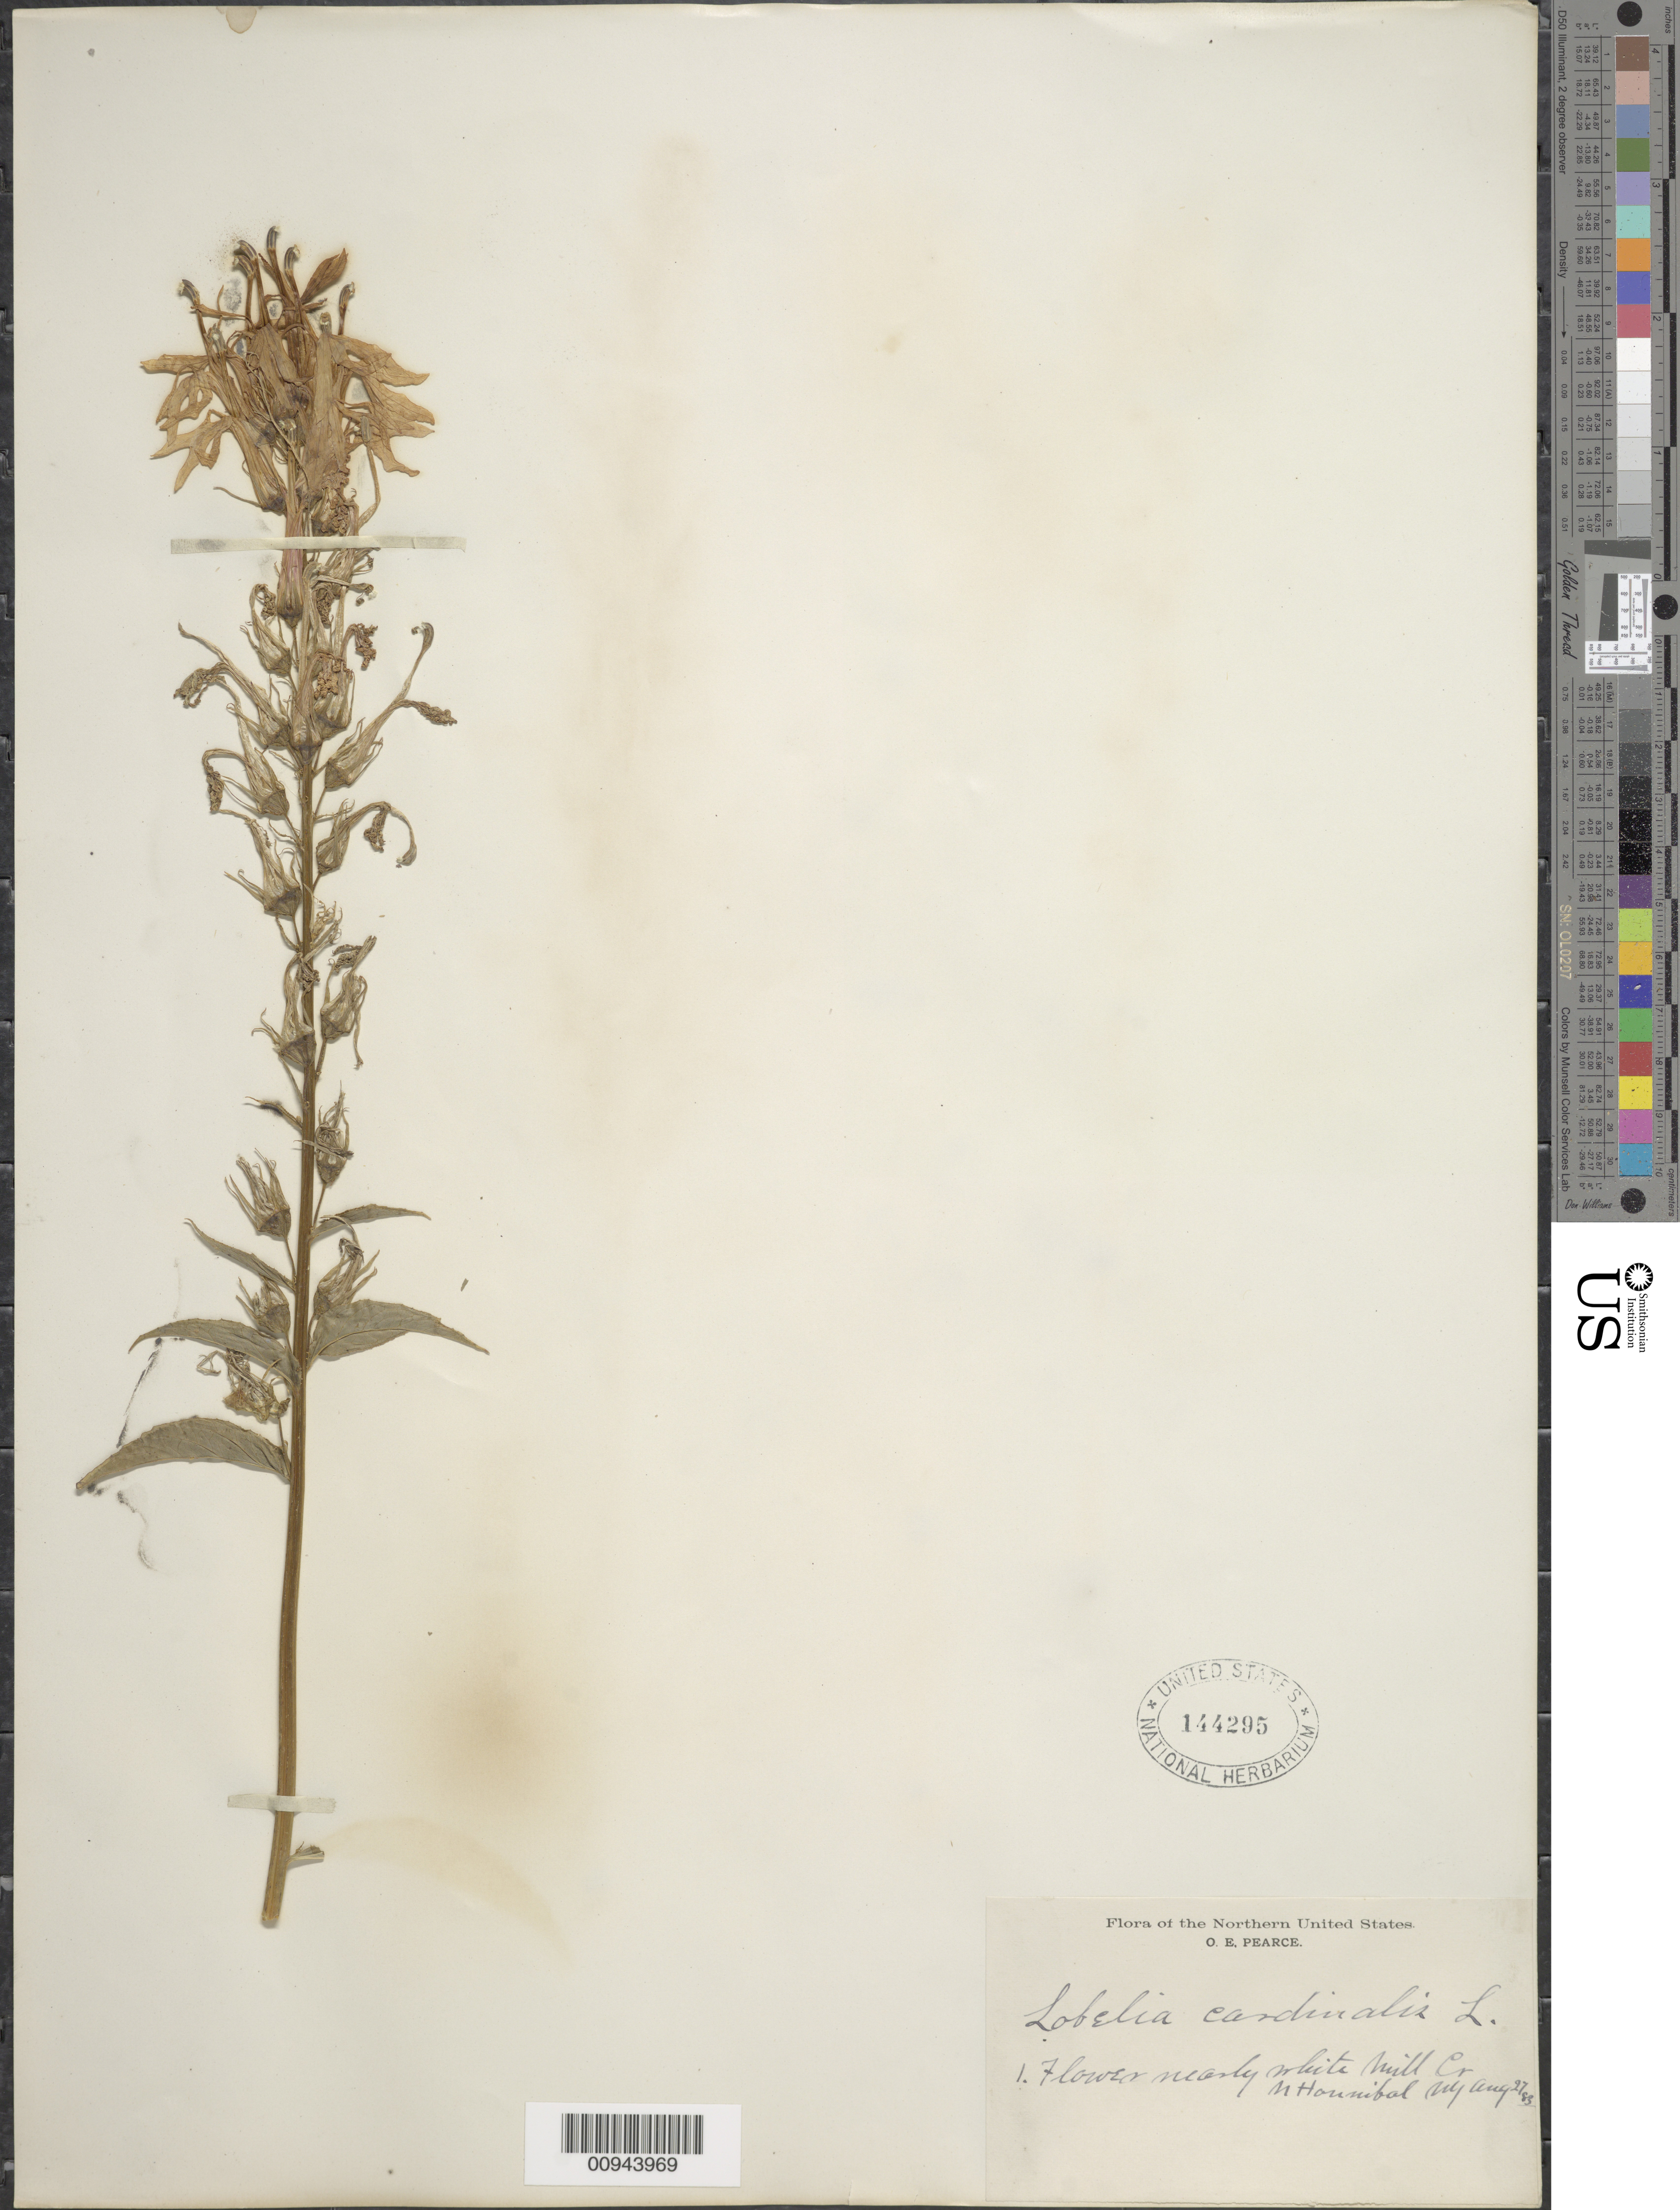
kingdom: Plantae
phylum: Tracheophyta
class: Magnoliopsida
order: Asterales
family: Campanulaceae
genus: Lobelia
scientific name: Lobelia cardinalis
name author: L.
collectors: O. E. Pearce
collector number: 1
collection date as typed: Aug 27 1883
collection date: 1883-08-27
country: United States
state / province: New York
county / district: Oswego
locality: Mill Creek near Hannibal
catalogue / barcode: US 144295